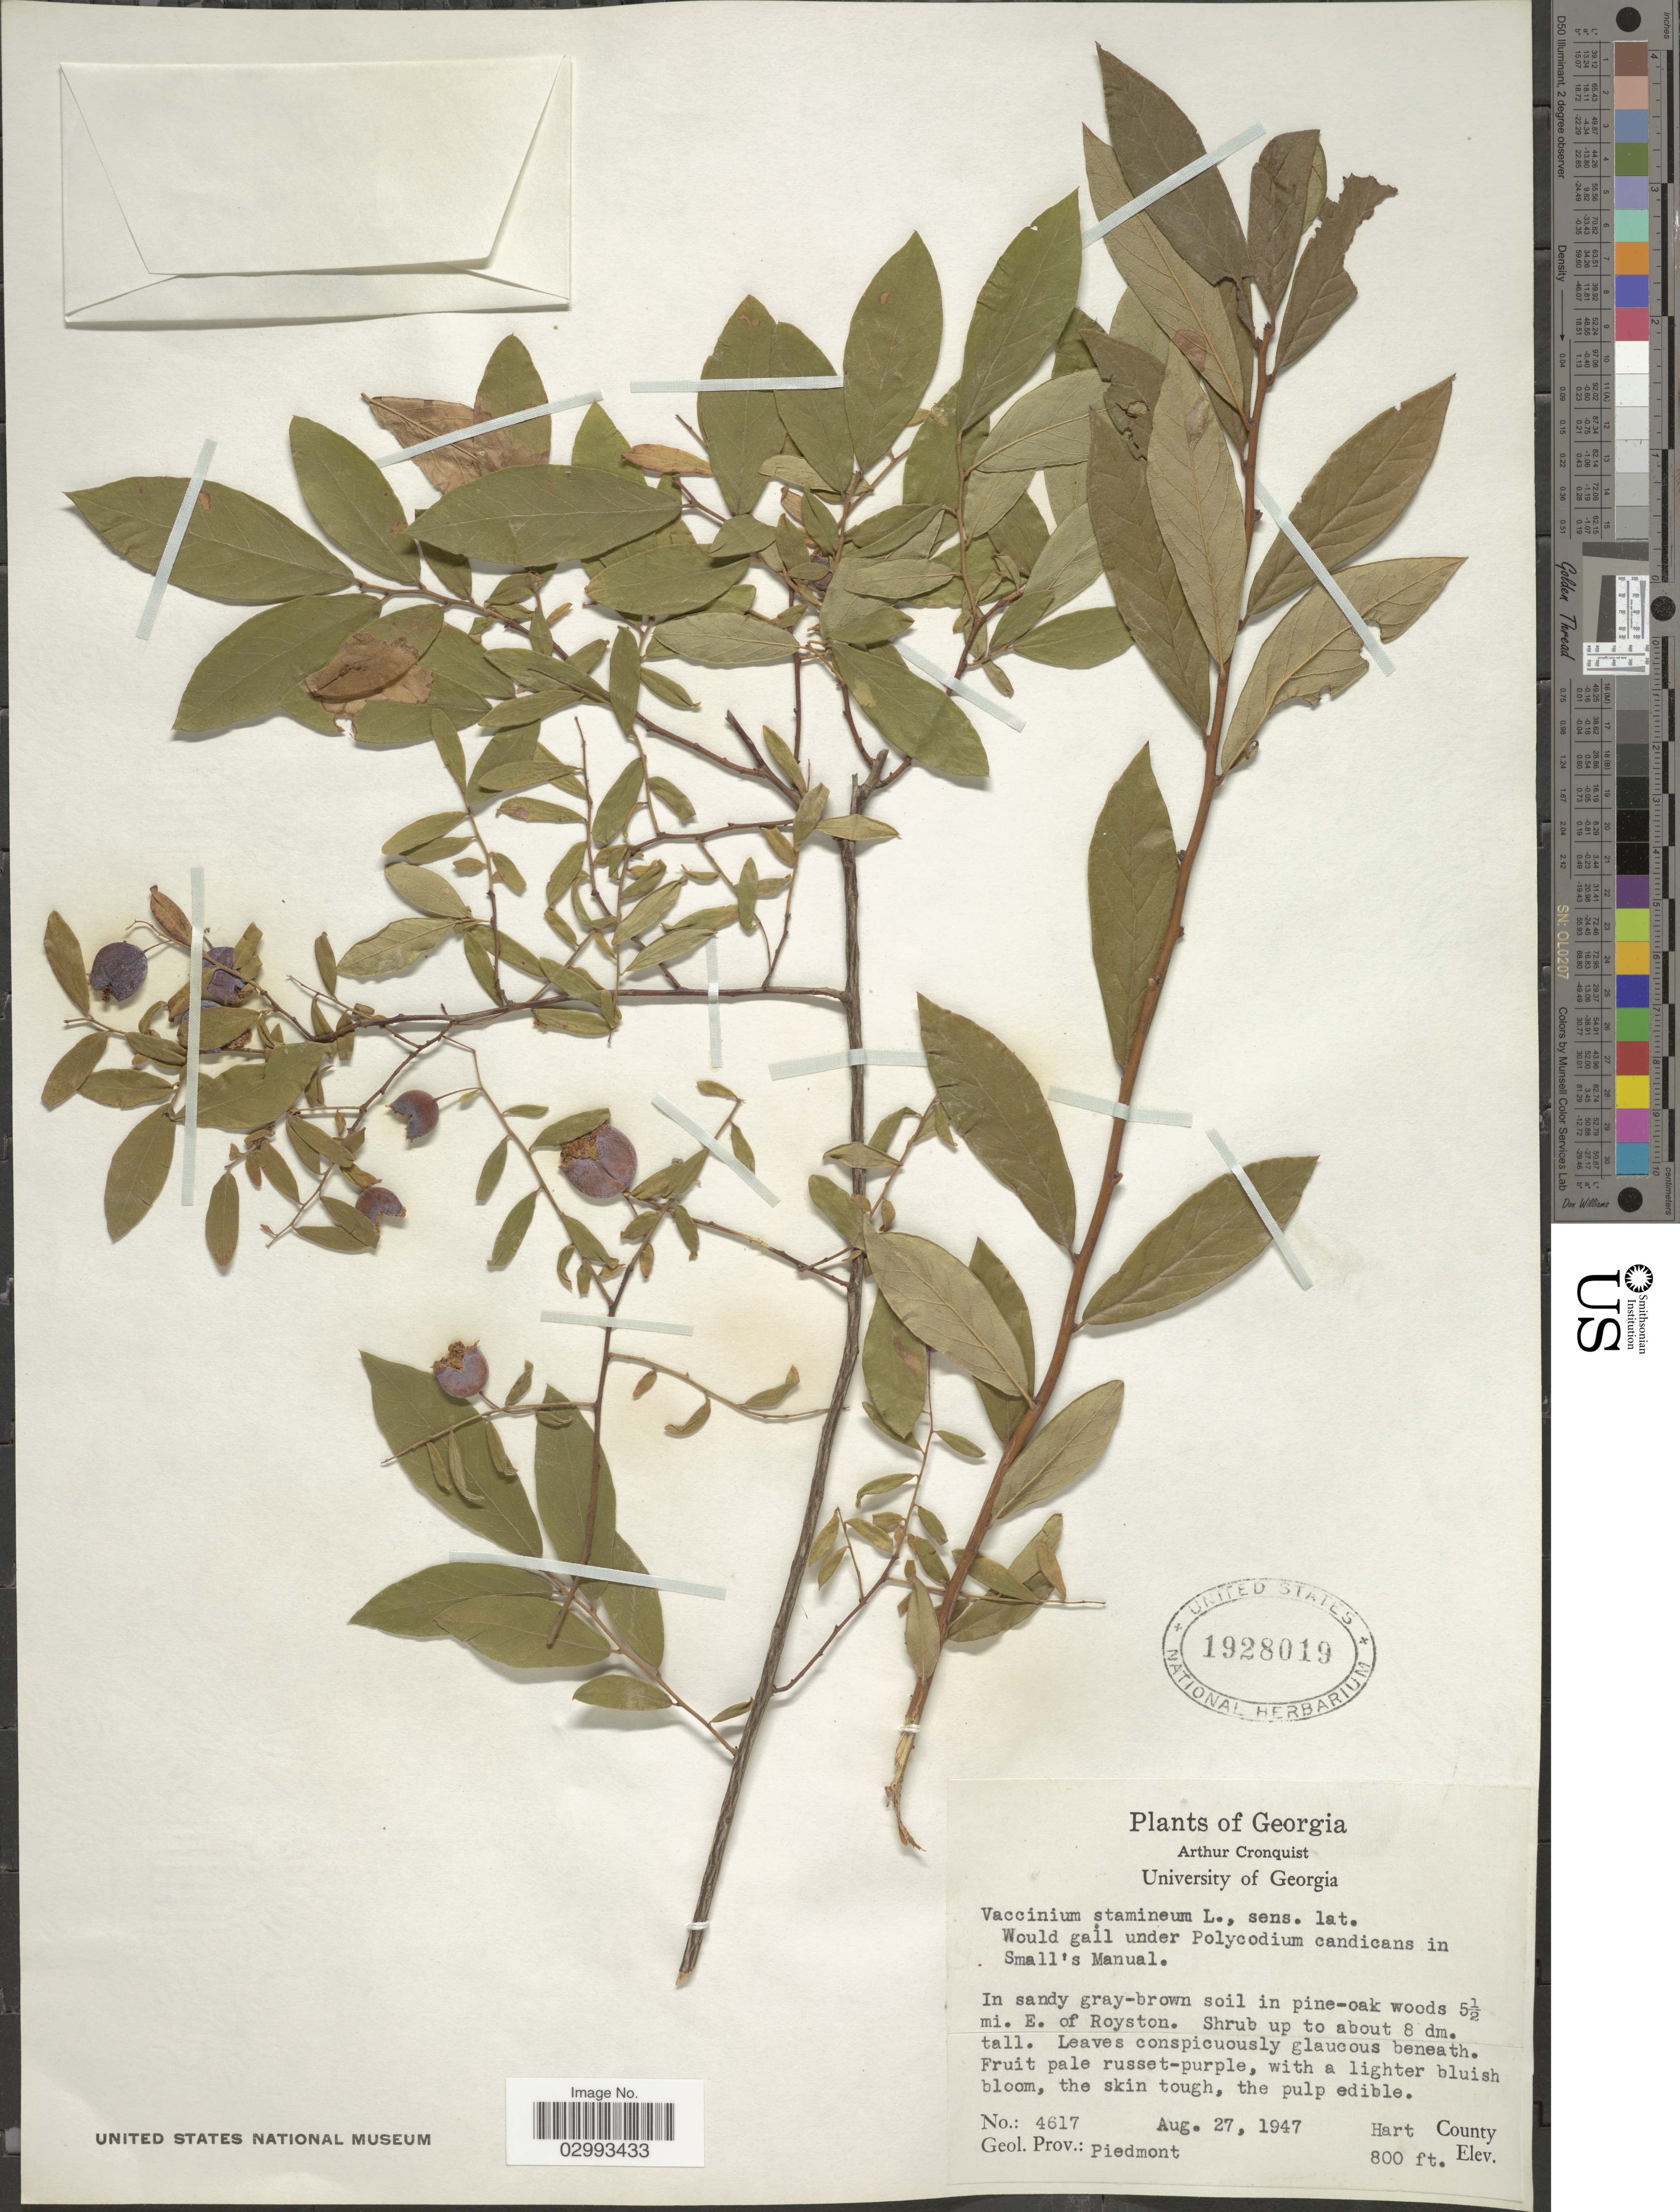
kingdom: Plantae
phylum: Tracheophyta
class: Magnoliopsida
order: Ericales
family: Ericaceae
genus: Polycodium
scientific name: Polycodium stamineum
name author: (L.) Greene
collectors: A. J. Cronquist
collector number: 4617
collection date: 1947-08-27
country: United States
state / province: Georgia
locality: In sandy gray-brown soil in pine-oak woods 5½ mi. E. of Royston. Hart County. Geol. Prov.: Piedmont.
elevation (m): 244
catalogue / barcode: US 1928019